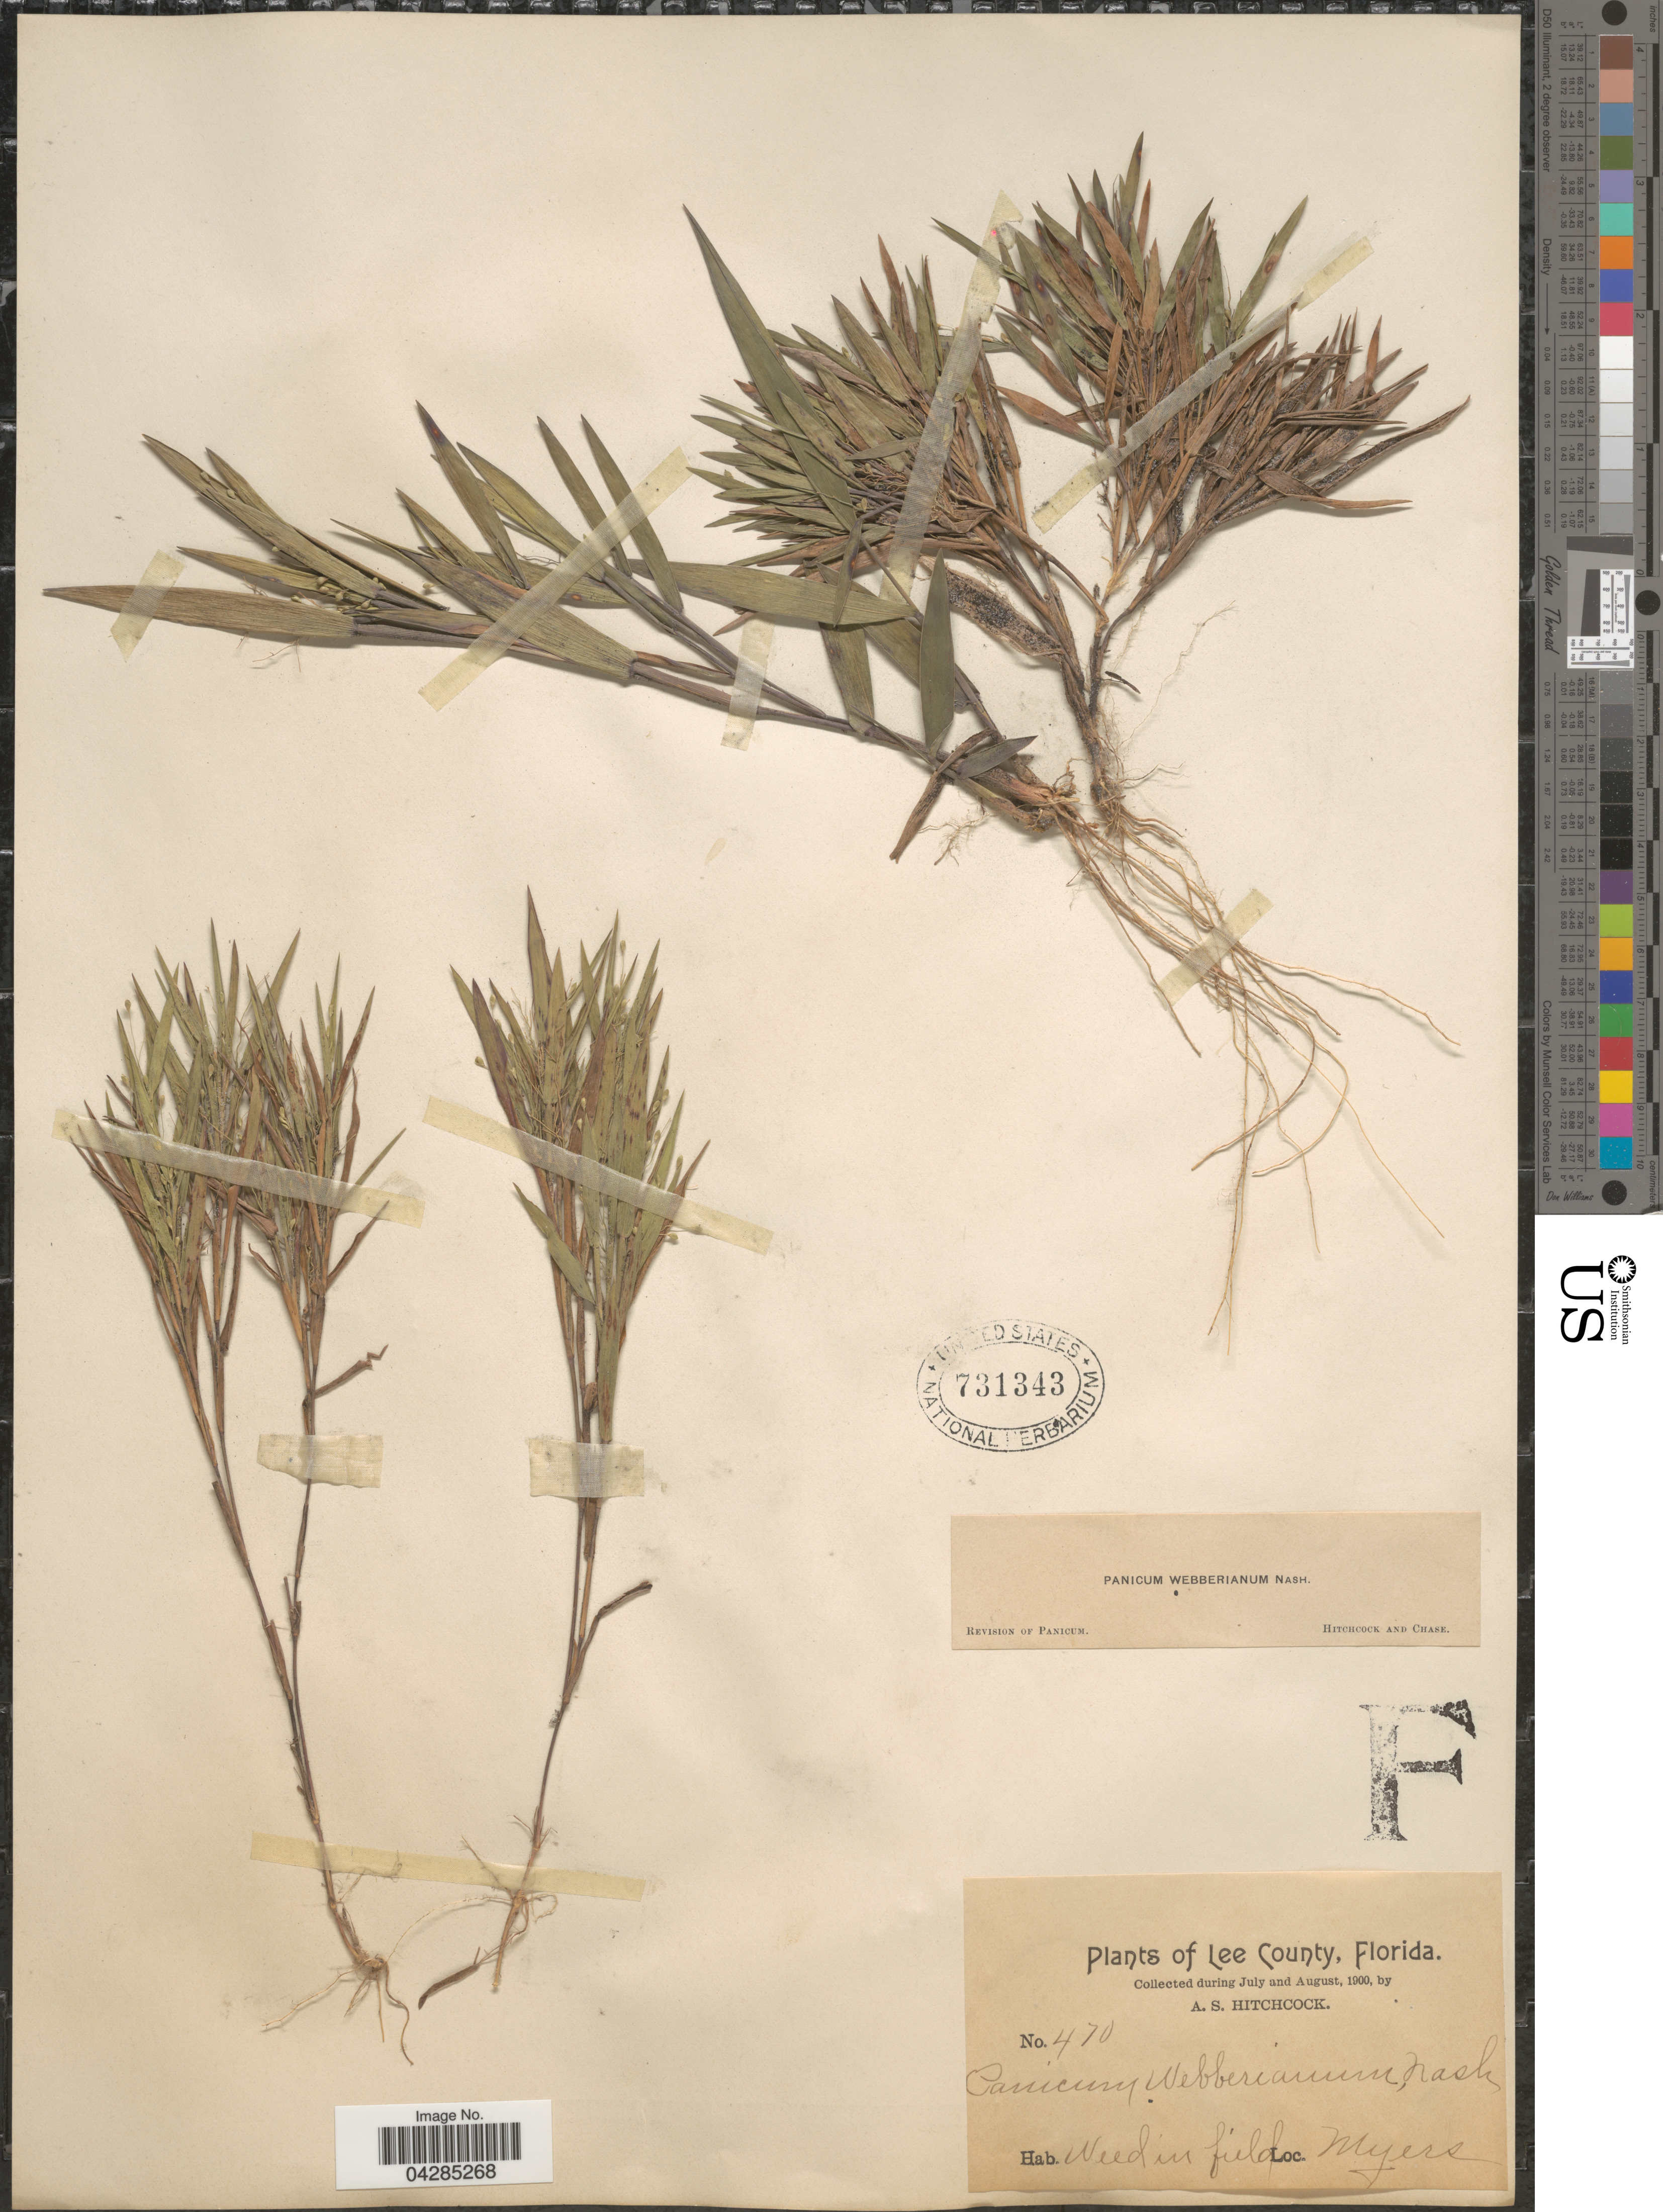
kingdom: Plantae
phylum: Tracheophyta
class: Liliopsida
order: Poales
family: Poaceae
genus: Dichanthelium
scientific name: Dichanthelium portoricense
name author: (Desv. ex Ham.) B.F. Hansen & Wunderlin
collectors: A. S. Hitchcock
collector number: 470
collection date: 1900-07/1900-08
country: United States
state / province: Florida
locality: Lee County. Weed in field. Myers.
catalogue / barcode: US 731343